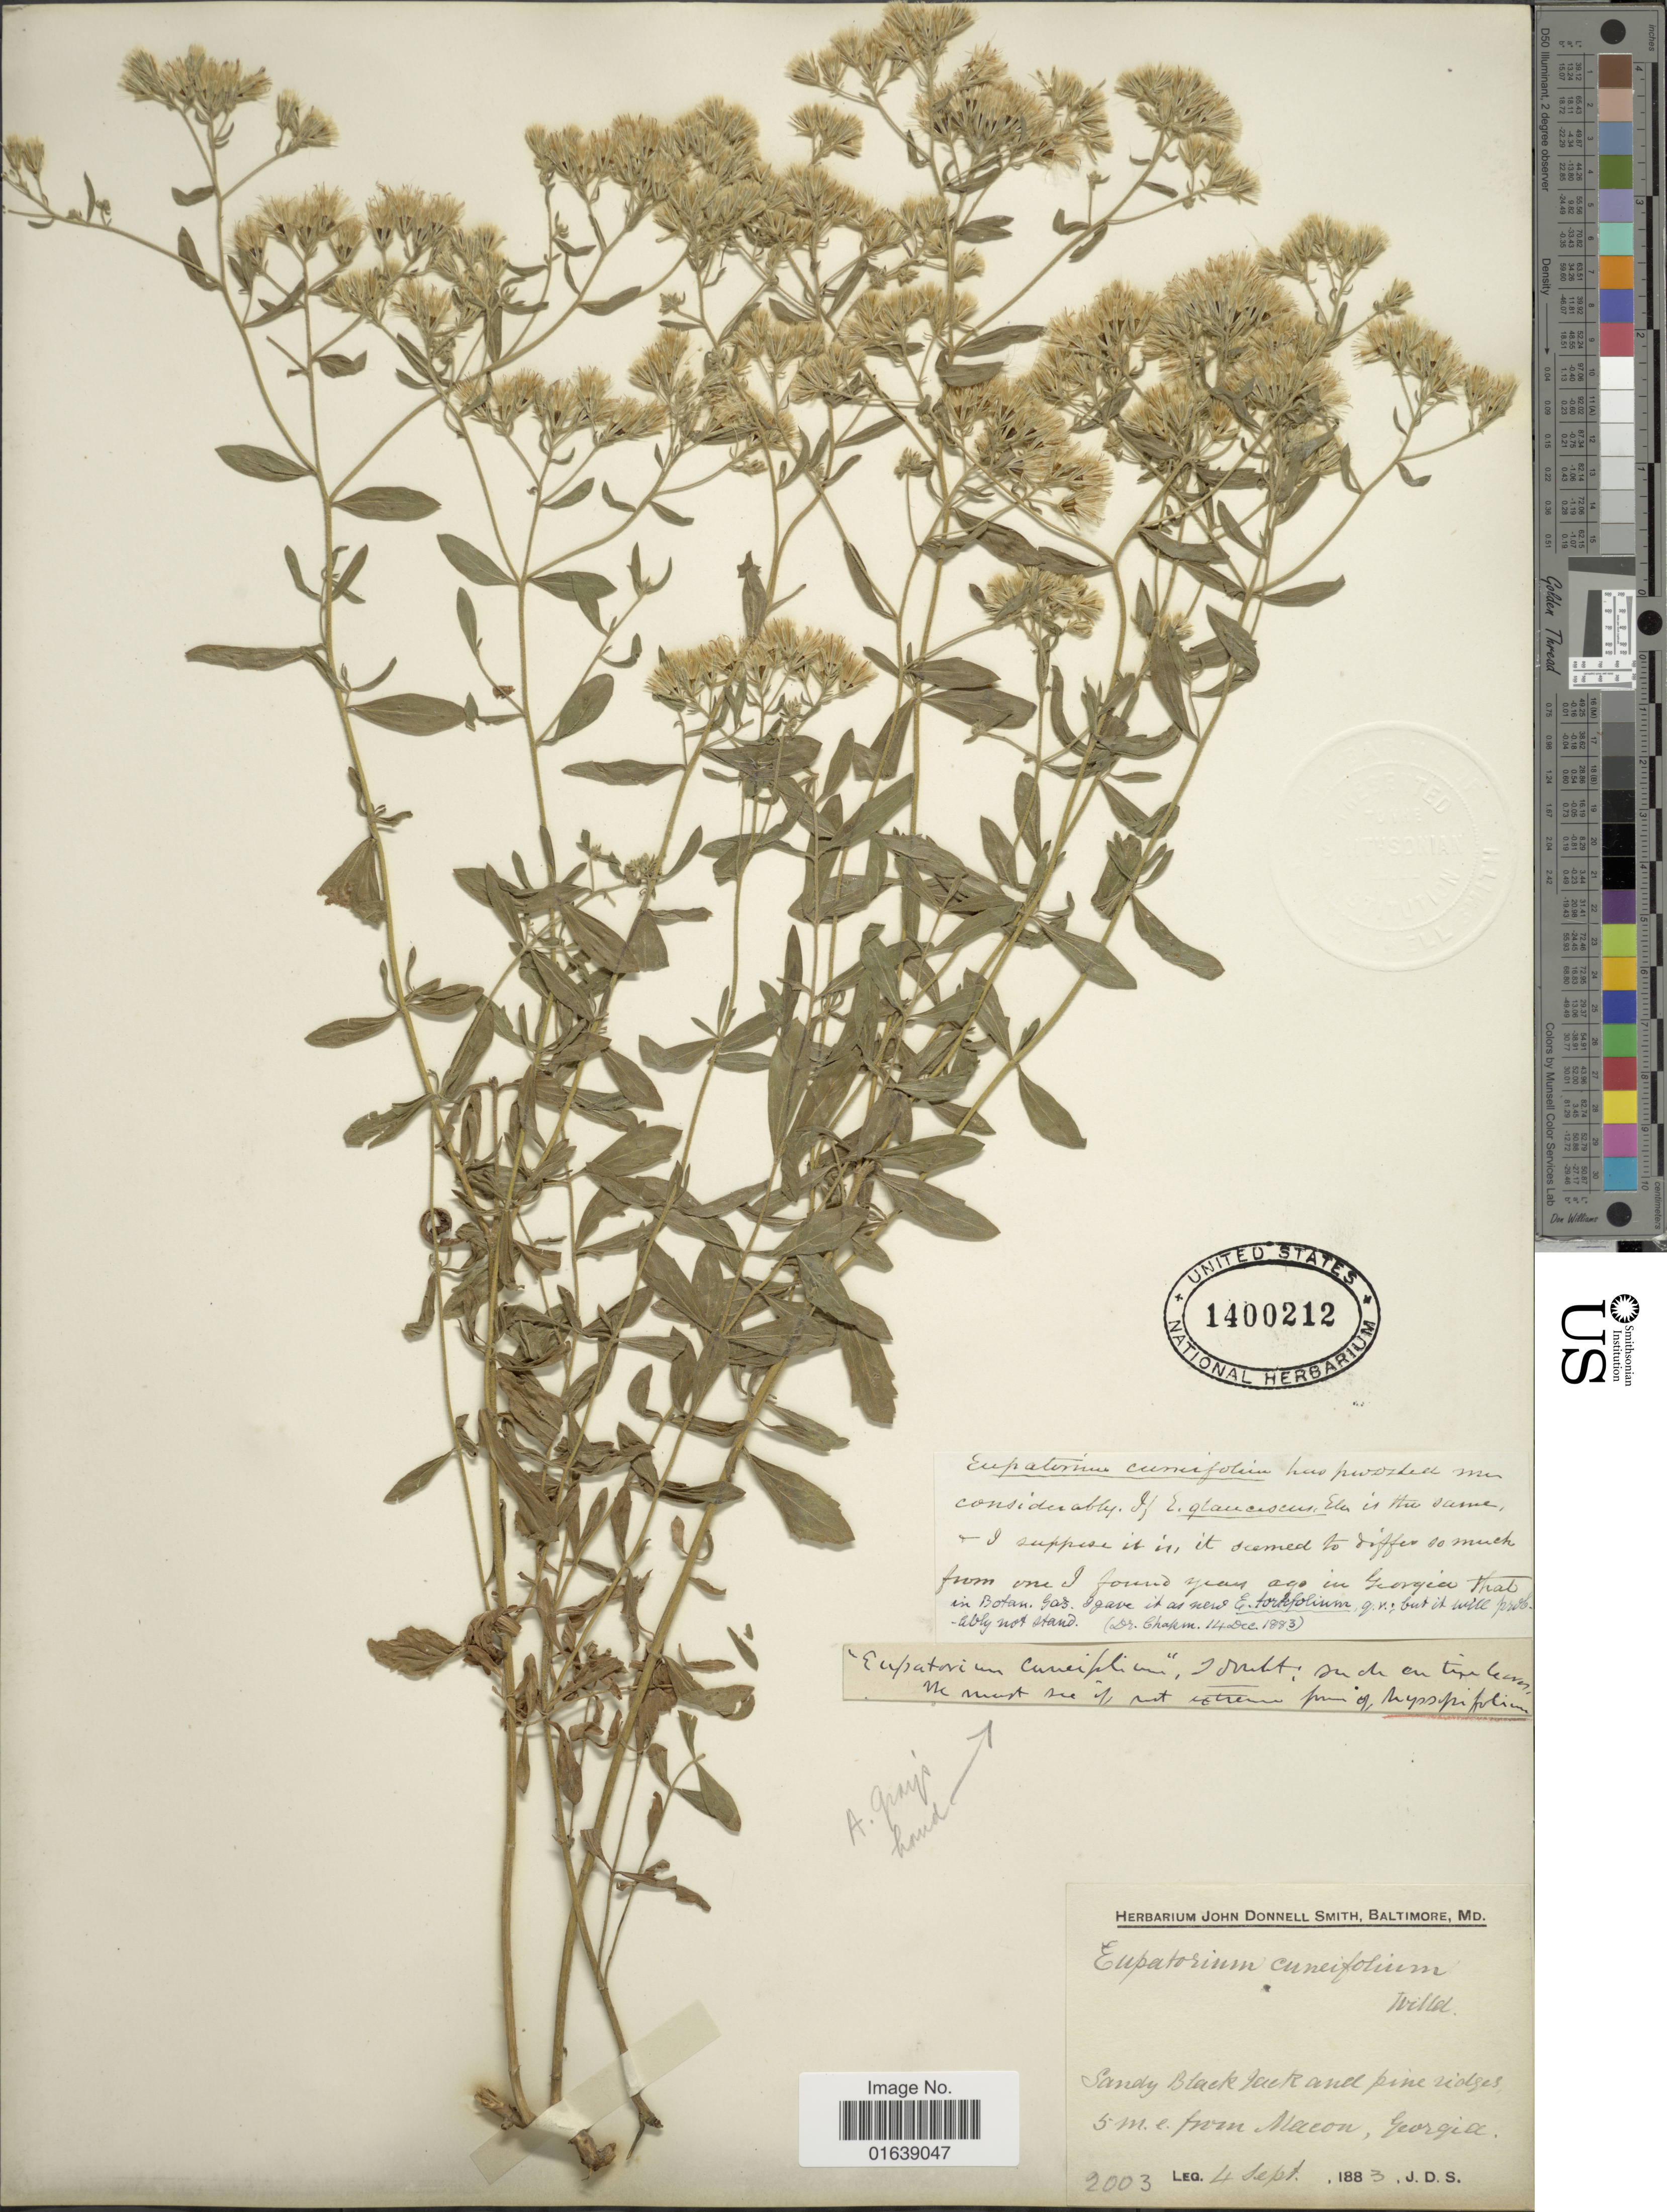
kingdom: Plantae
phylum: Tracheophyta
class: Magnoliopsida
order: Asterales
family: Asteraceae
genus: Eupatorium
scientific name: Eupatorium cuneifolium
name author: Willd.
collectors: J. Donnell Smith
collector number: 2003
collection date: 1883-09-04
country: United States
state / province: Georgia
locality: Sandy Balck Jack and pine ridges 5 m.e. from Macou, Georgia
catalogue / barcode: US 1400212